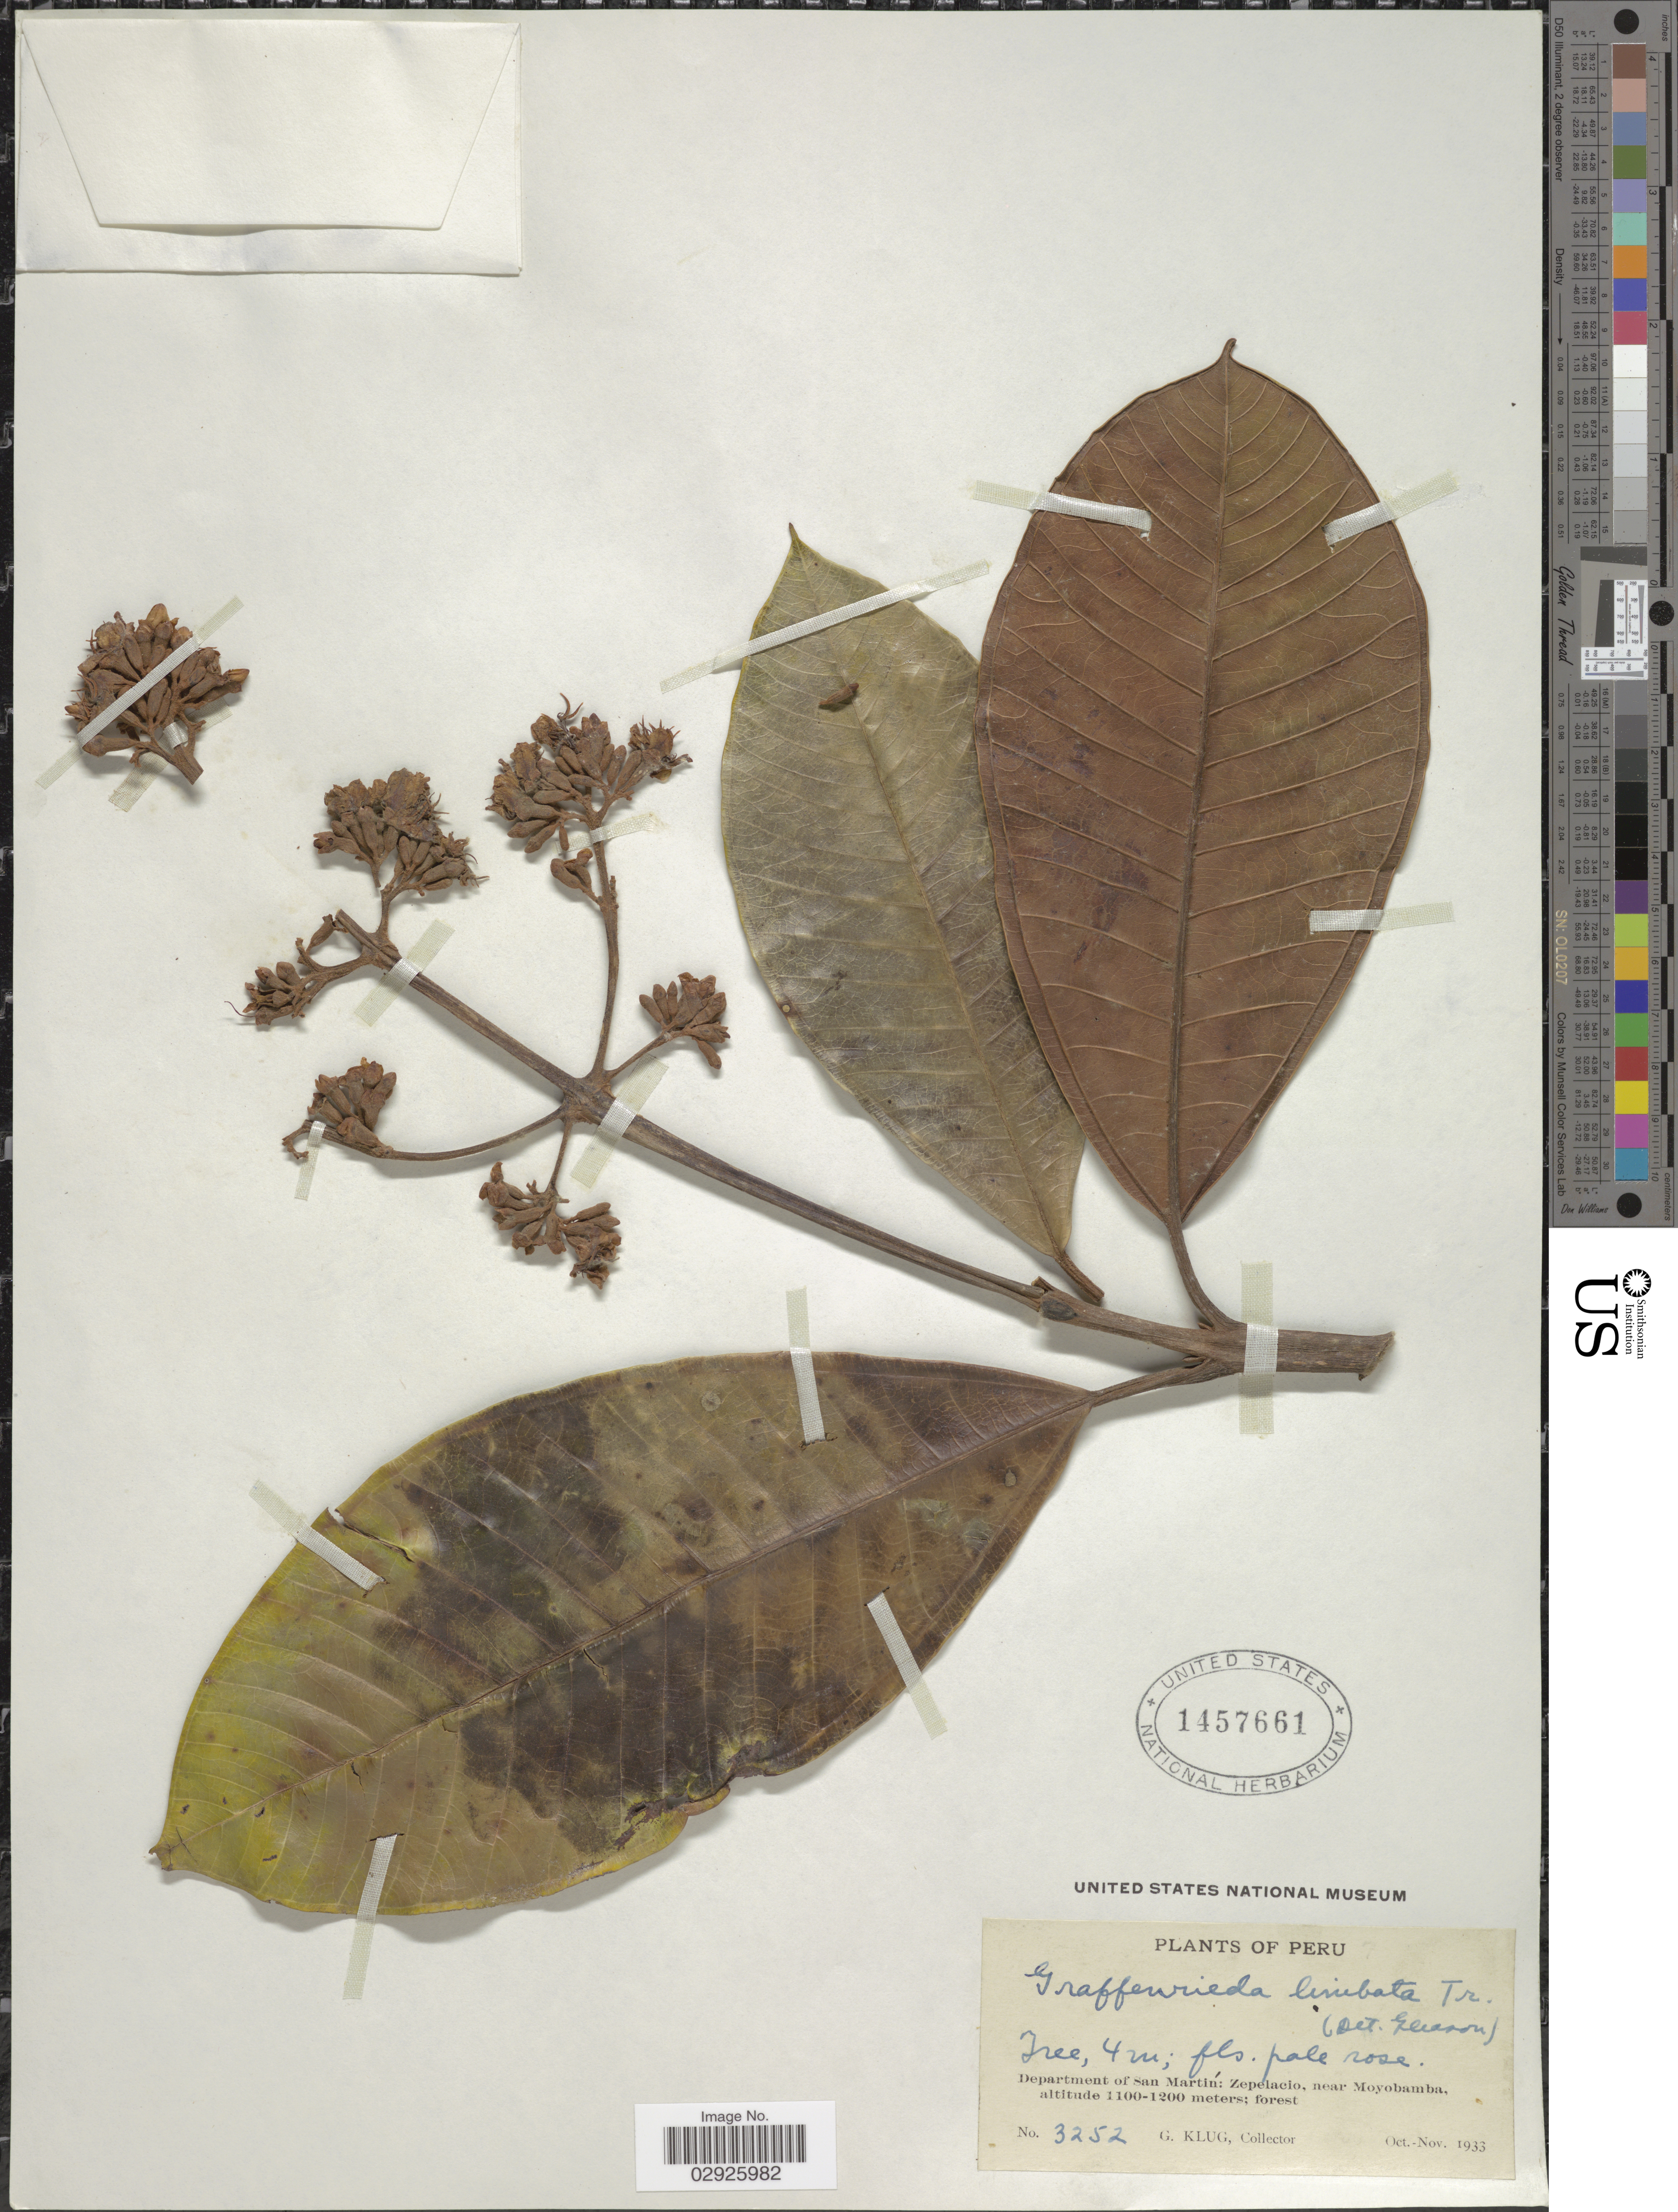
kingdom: Plantae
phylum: Tracheophyta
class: Magnoliopsida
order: Myrtales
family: Melastomataceae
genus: Graffenrieda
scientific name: Graffenrieda limbata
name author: Triana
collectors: G. Klug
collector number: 3252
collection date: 1933-10/1933-11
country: Peru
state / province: San Martín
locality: Department of San Martín: Zepelacio, near Moyobamba.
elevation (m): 1100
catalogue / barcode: US 1457661